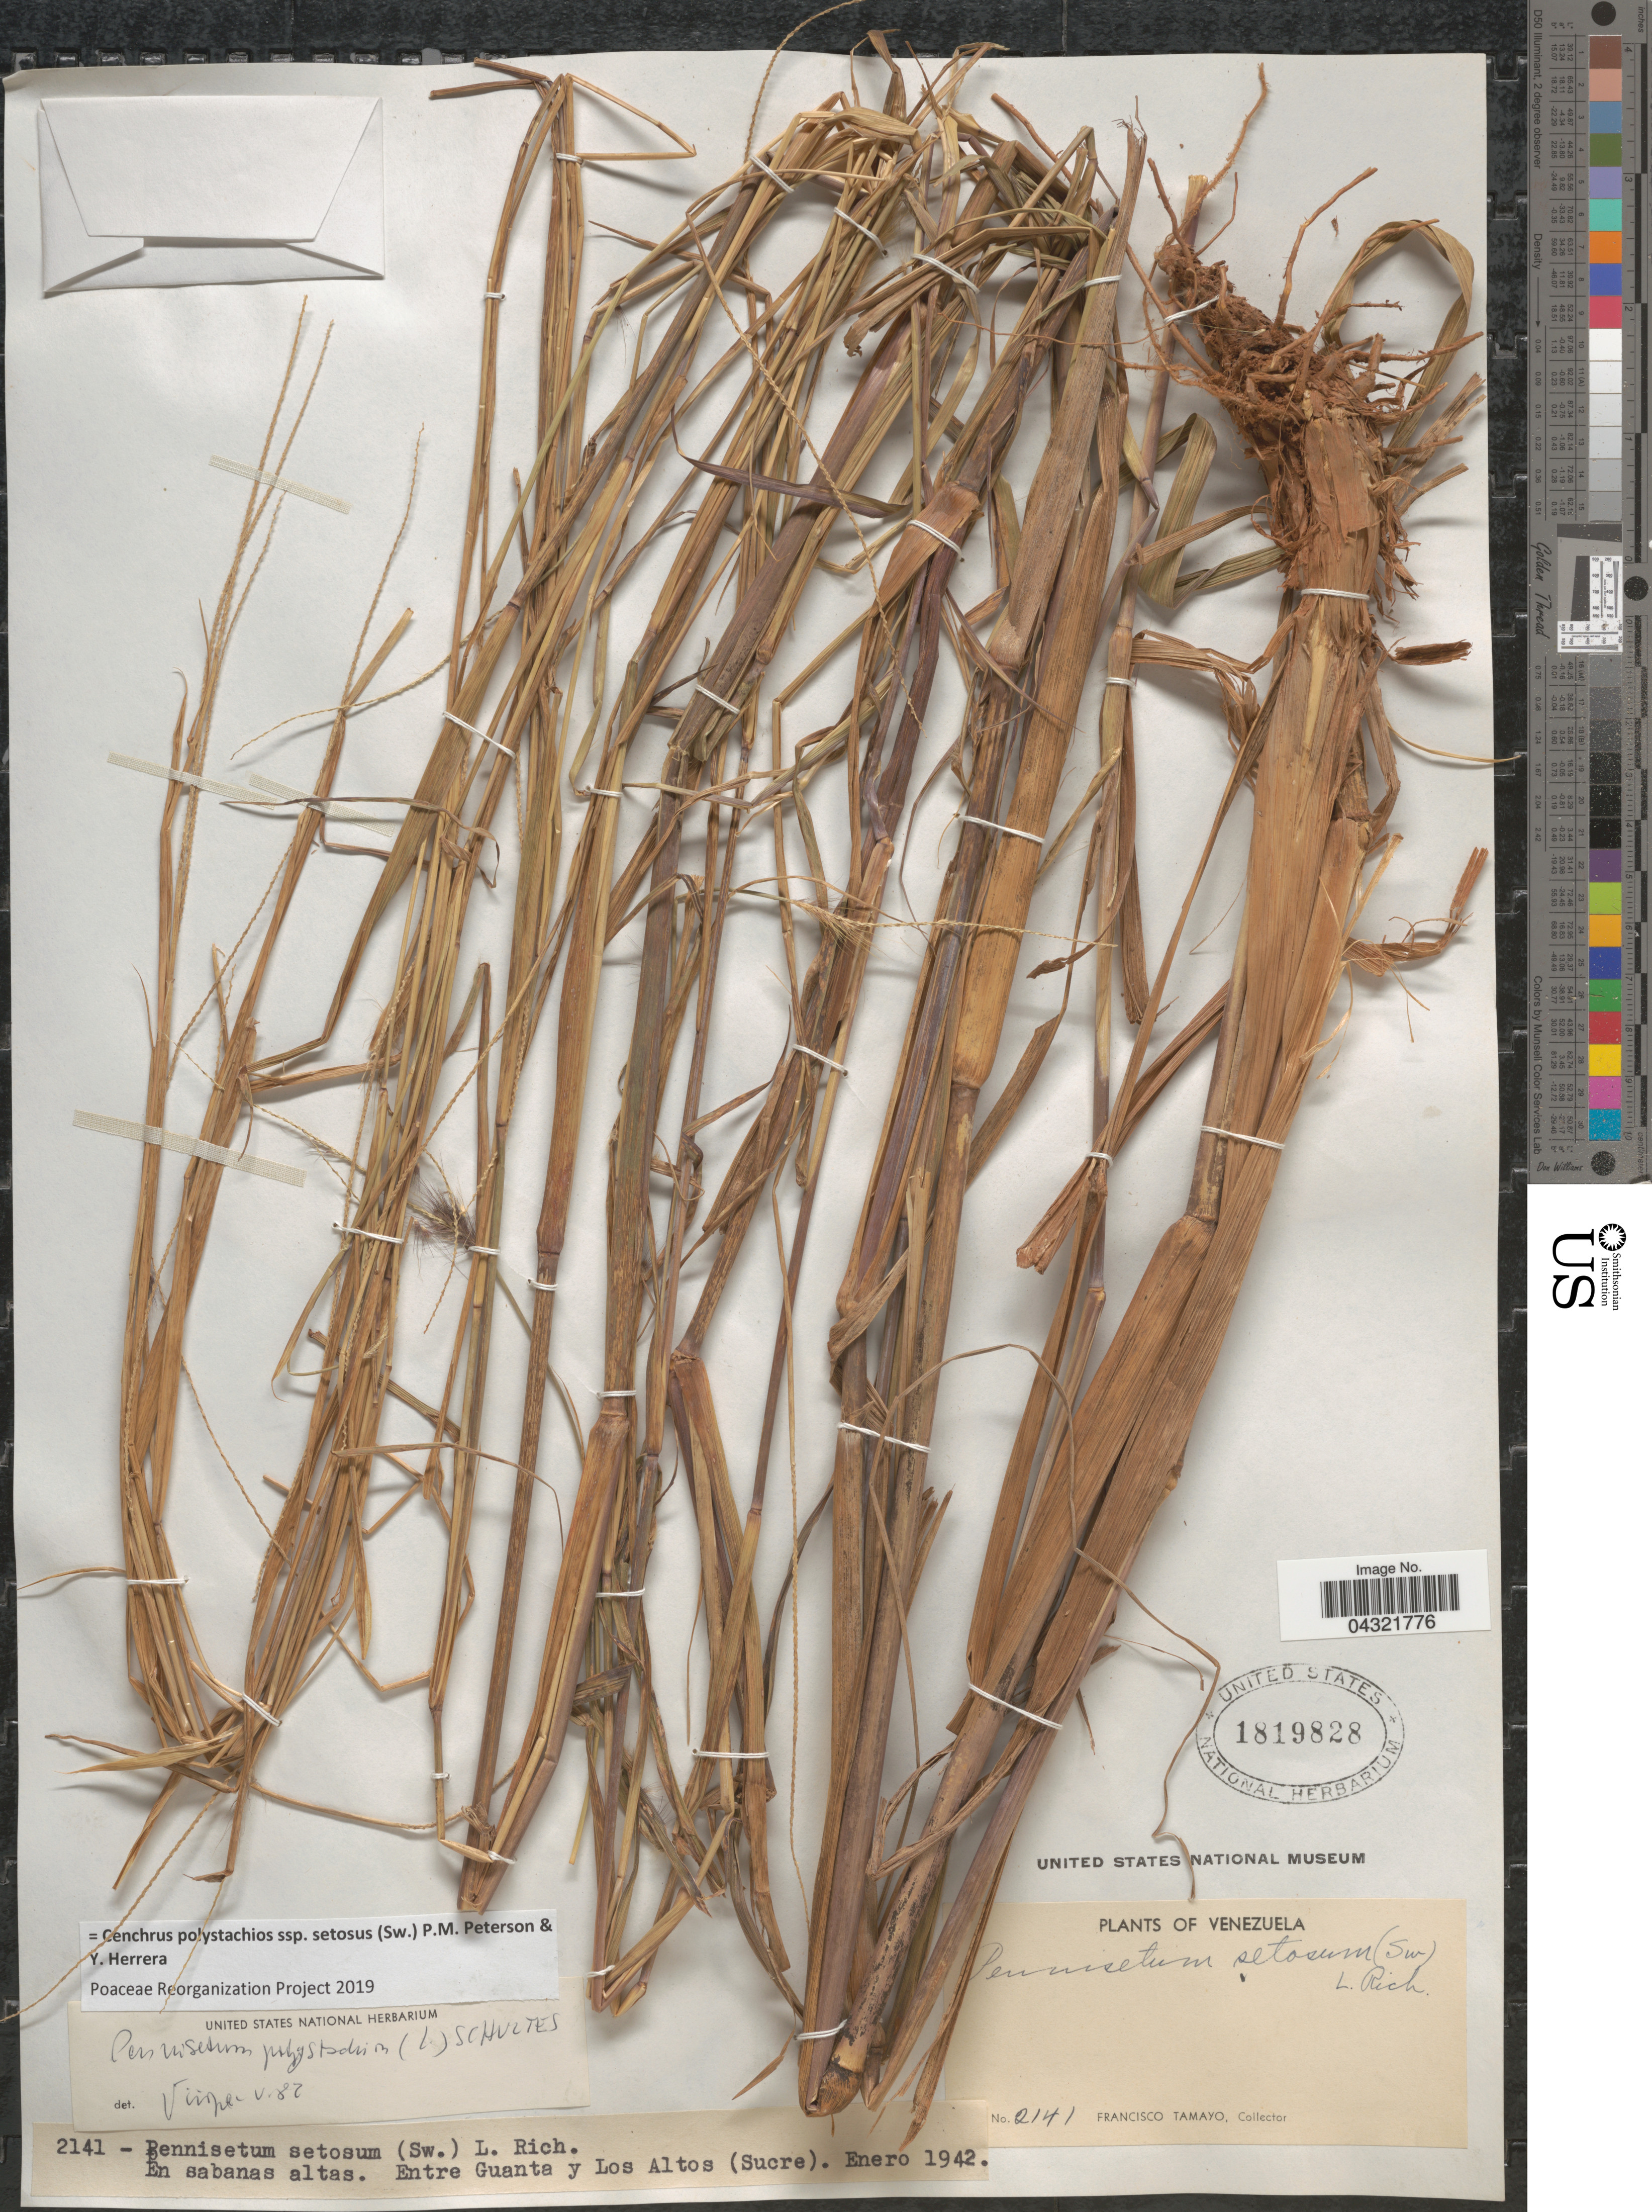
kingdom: Plantae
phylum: Tracheophyta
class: Liliopsida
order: Poales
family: Poaceae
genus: Cenchrus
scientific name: Cenchrus polystachios subsp. setosus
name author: (Sw.) P.M. Peterson & Y. Herrera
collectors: F. Tamayo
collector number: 2141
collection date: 1942-01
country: Venezuela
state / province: Sucre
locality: En sabanas altas. Entre Guanta y Los Altos.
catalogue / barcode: US 1819828